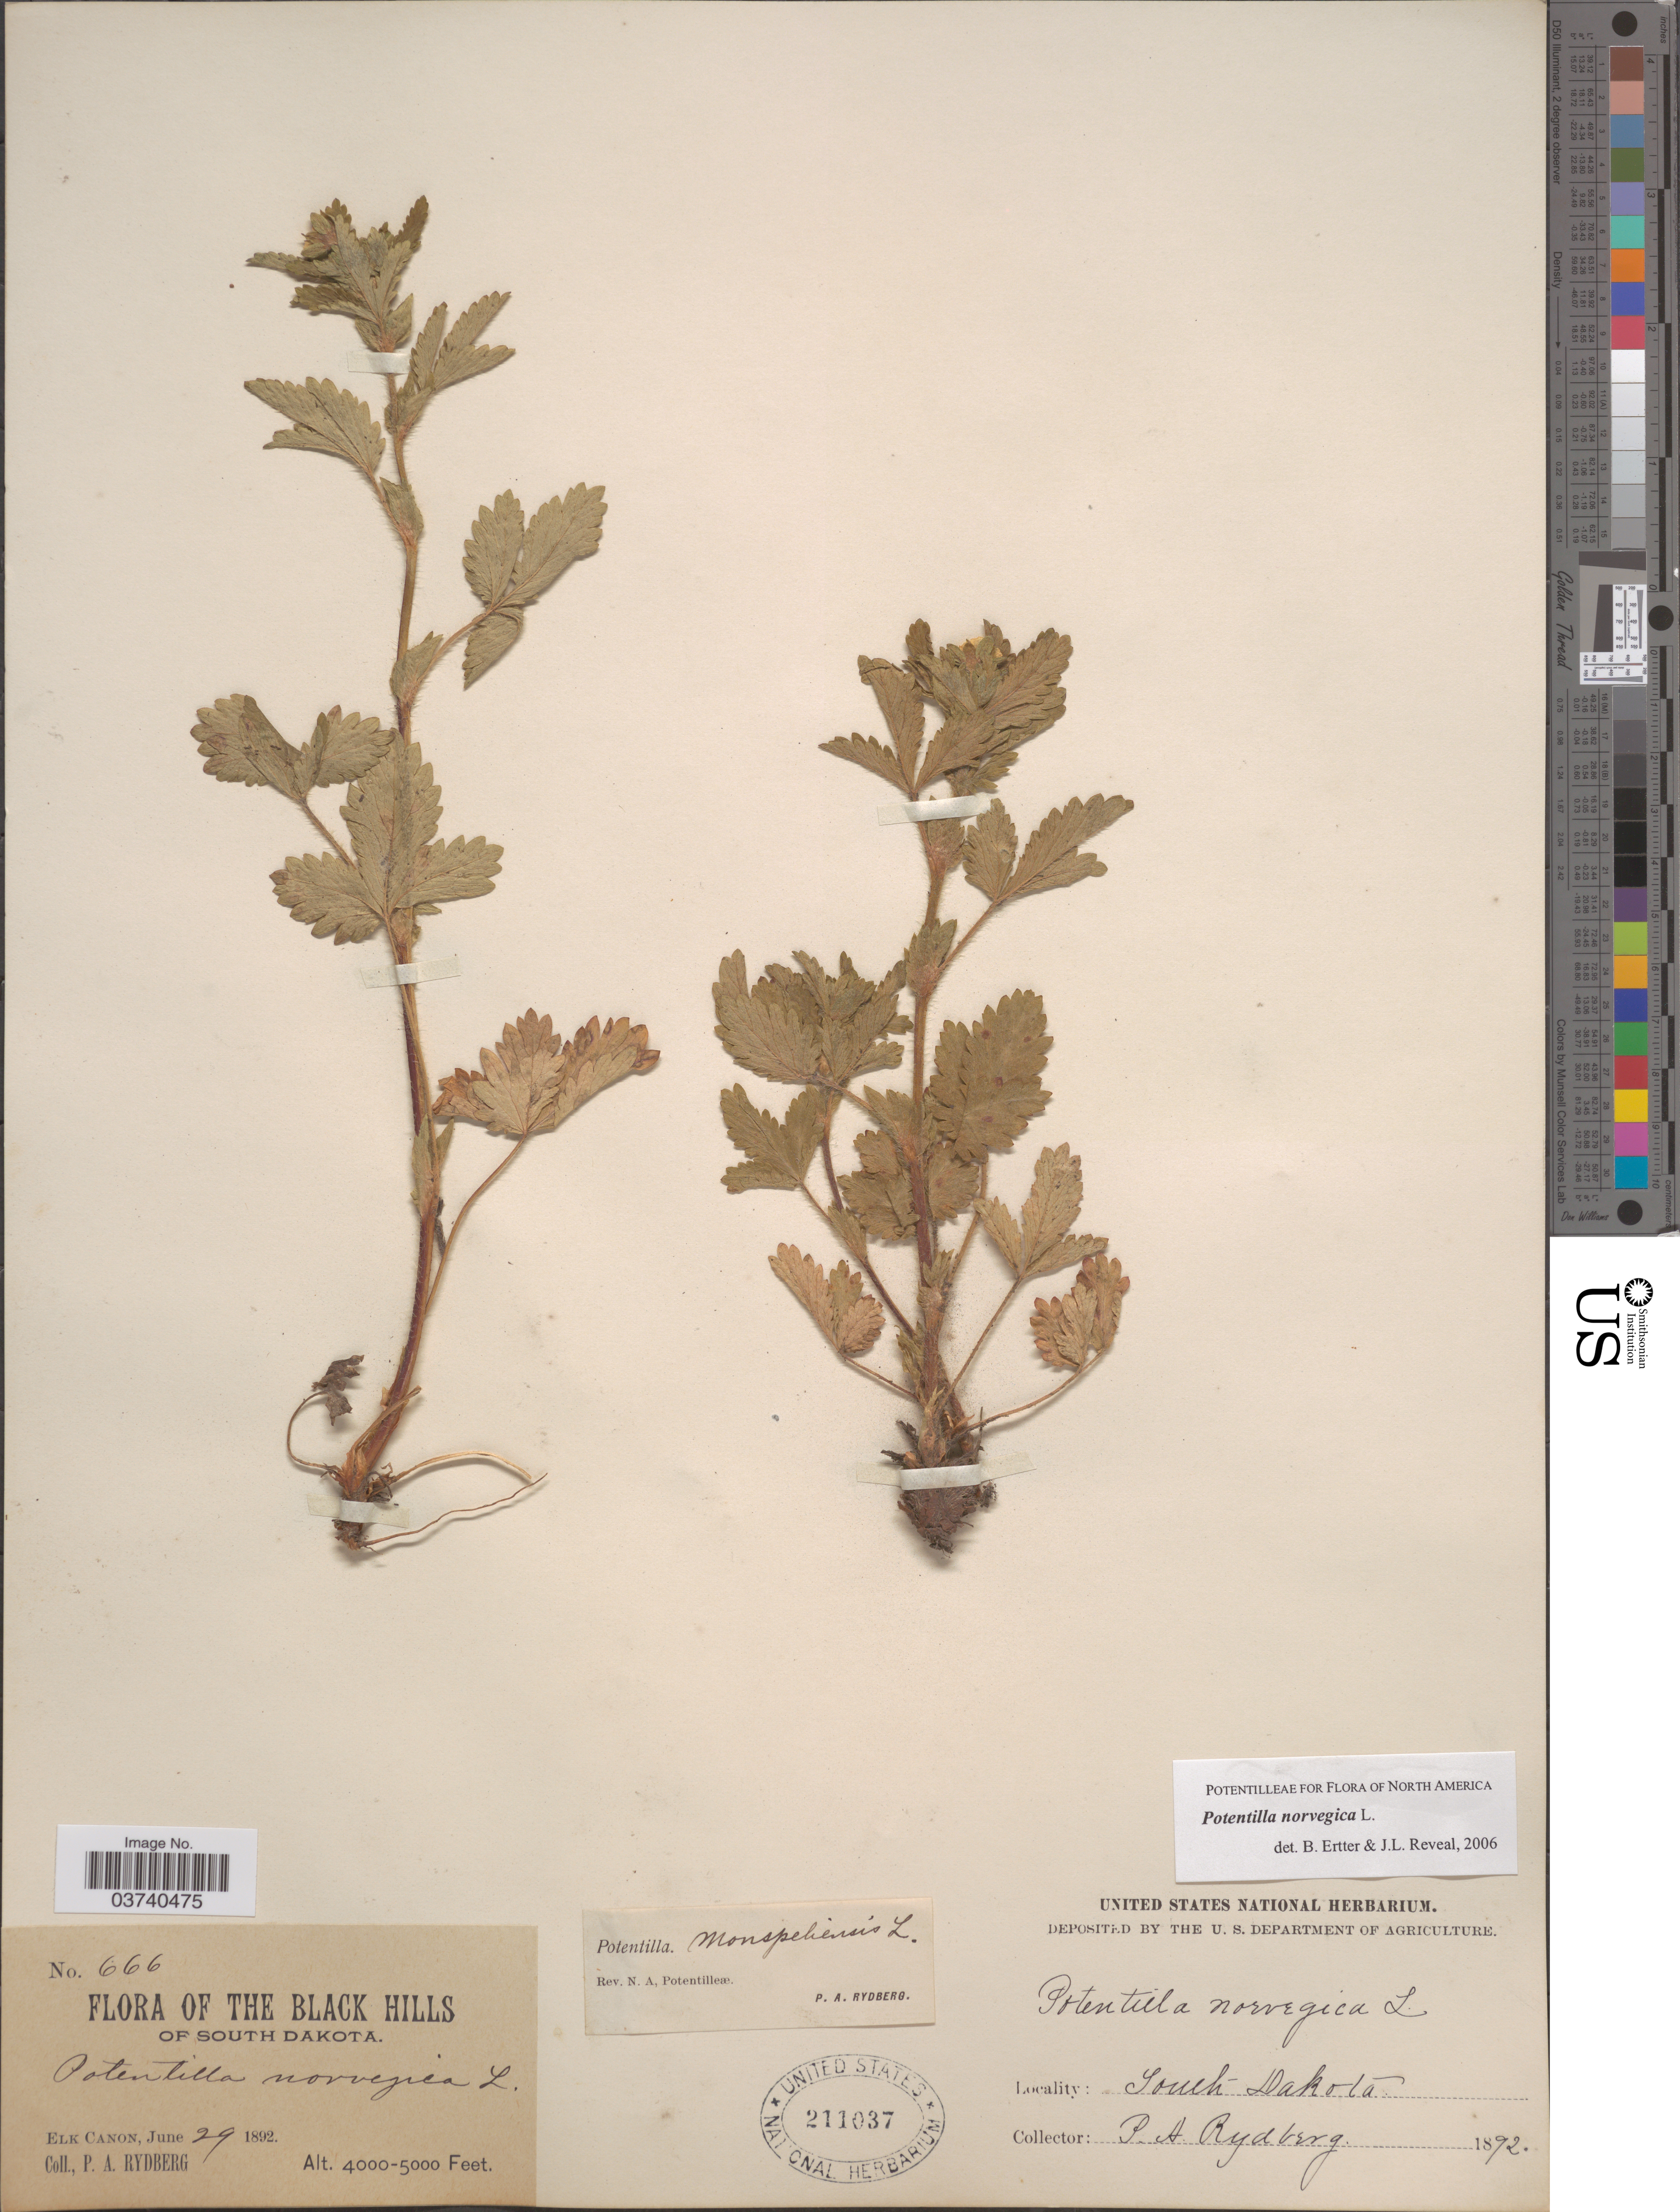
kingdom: Plantae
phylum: Tracheophyta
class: Magnoliopsida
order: Rosales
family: Rosaceae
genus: Potentilla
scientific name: Potentilla norvegica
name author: L.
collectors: P. A. Rydberg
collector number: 666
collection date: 1892-06-29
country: United States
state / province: South Dakota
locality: The Black Hills of South Dakota. Elk Canon.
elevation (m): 1219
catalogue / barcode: US 211037